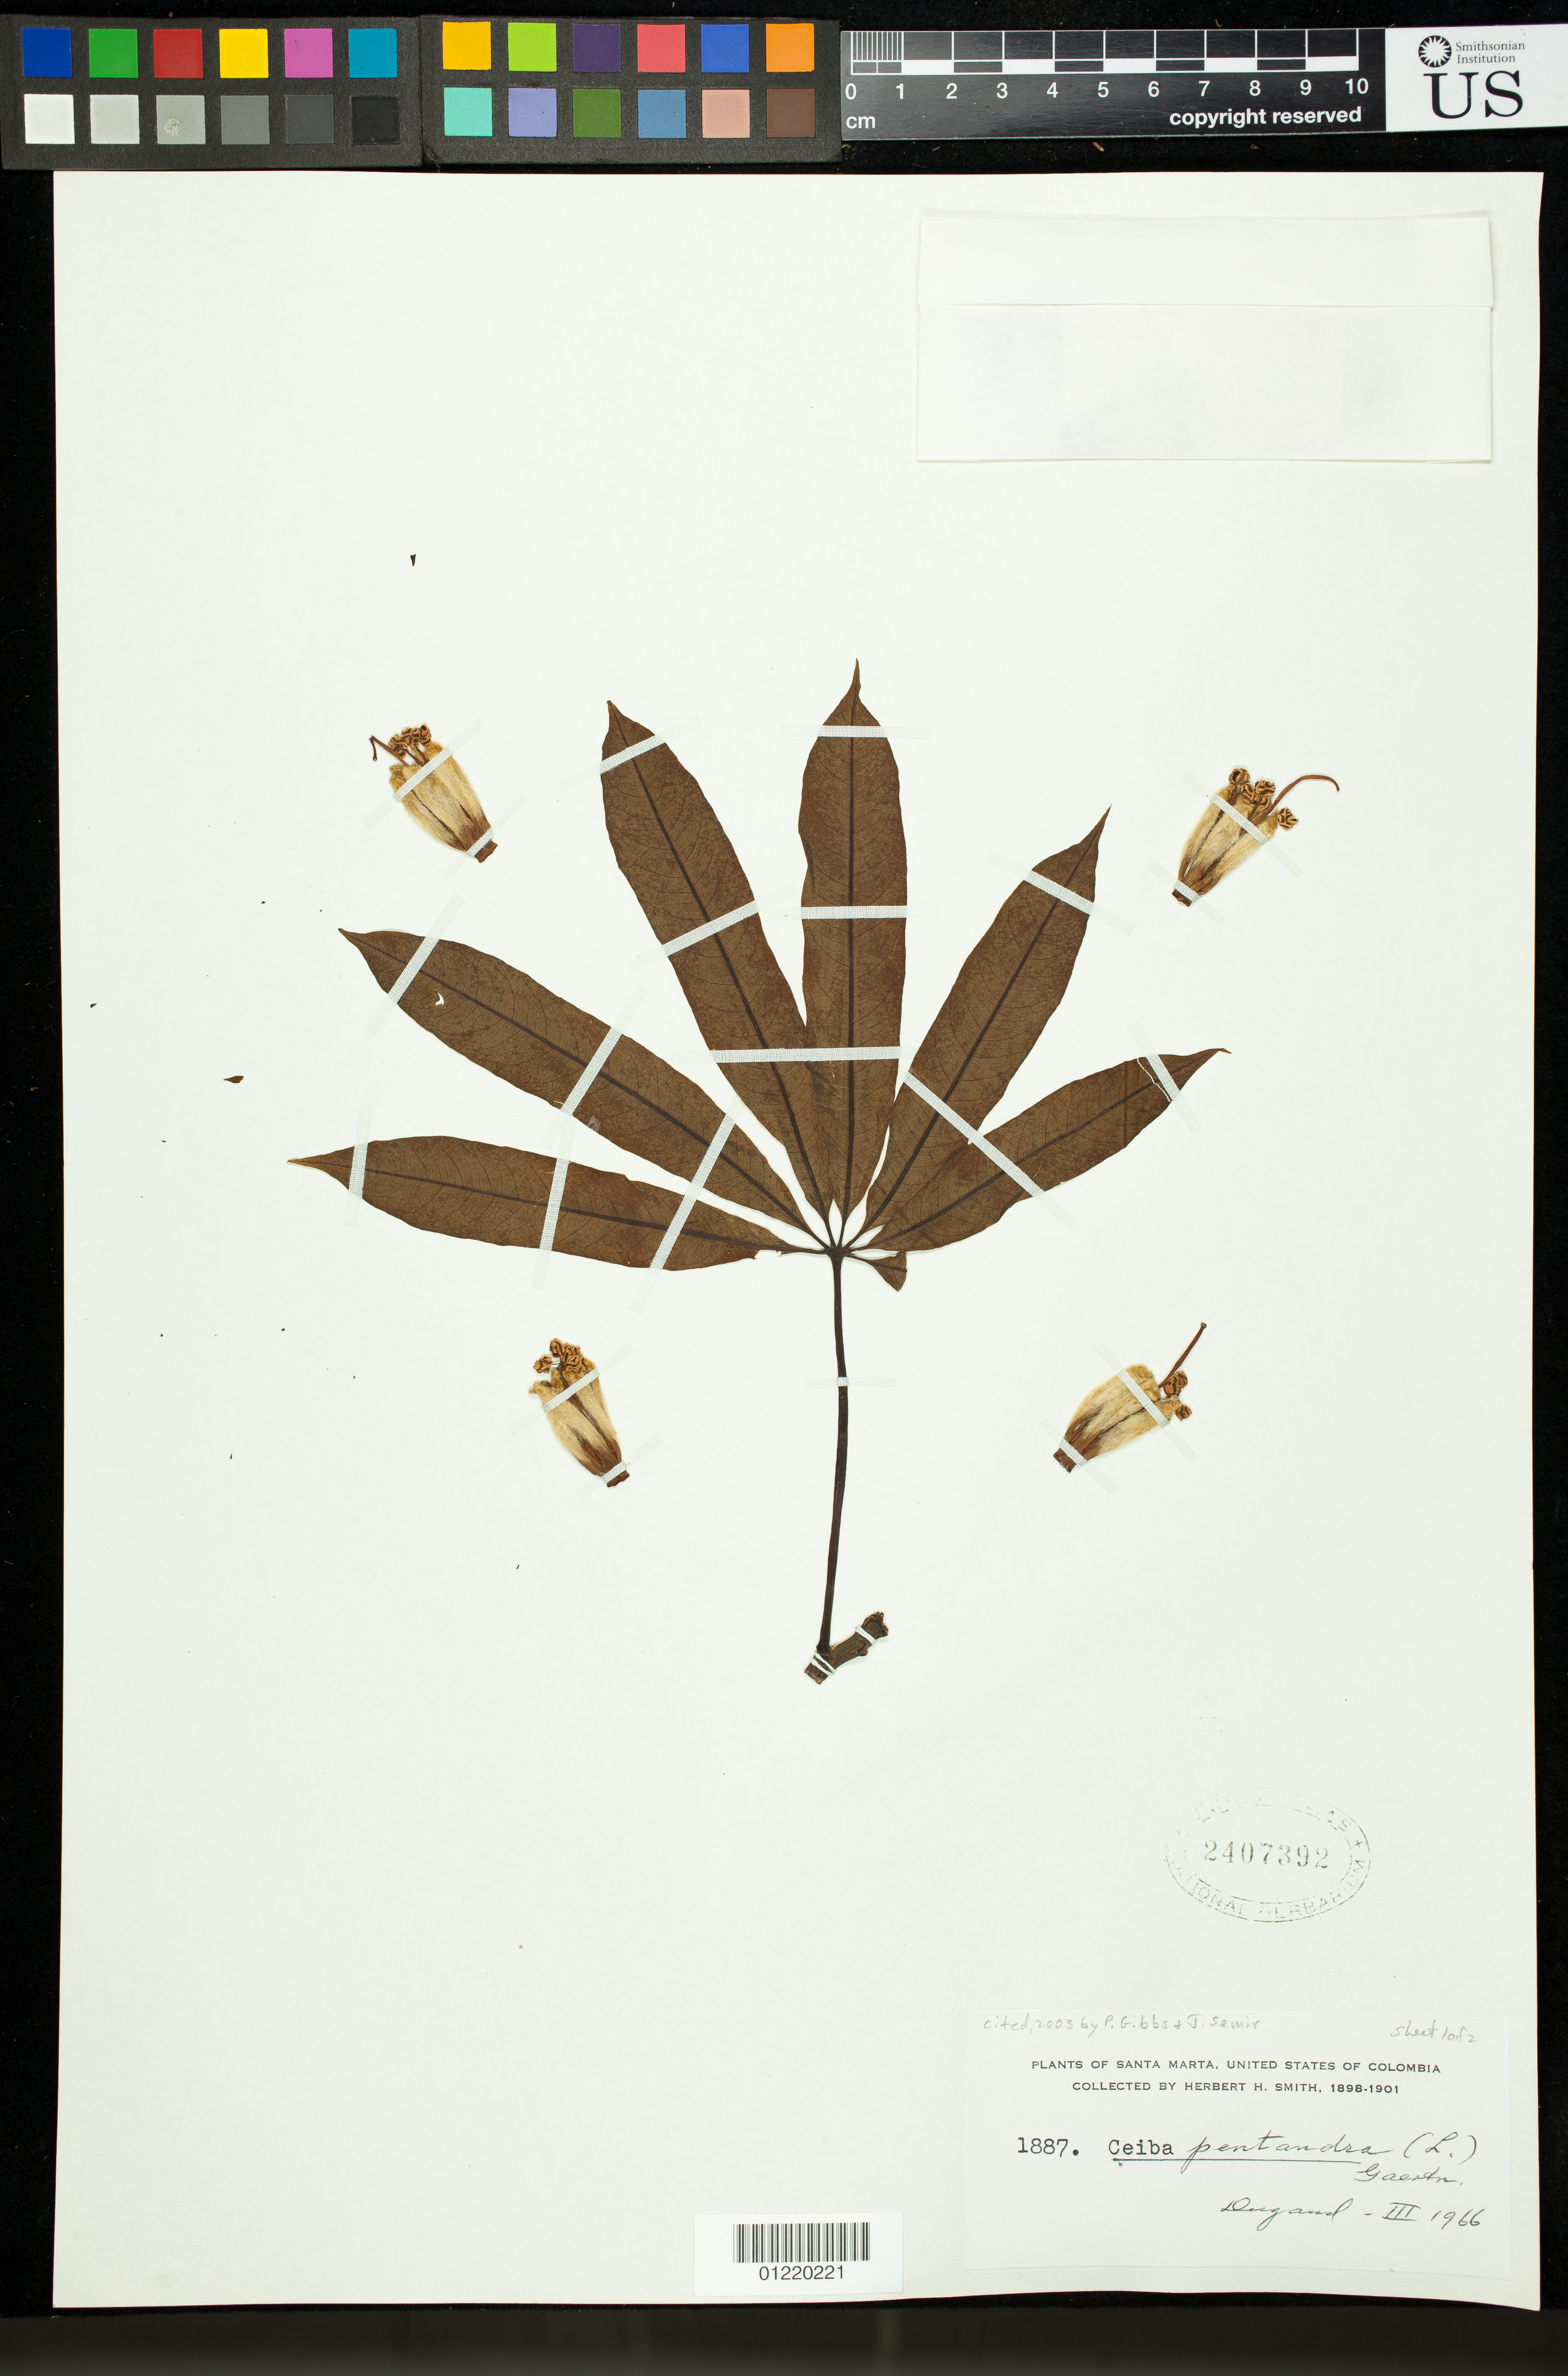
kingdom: Plantae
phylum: Tracheophyta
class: Magnoliopsida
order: Malvales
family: Malvaceae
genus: Ceiba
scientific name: Ceiba pentandra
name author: (L.) Gaertn.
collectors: Herbert H. Smith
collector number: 1887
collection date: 1898/1901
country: Colombia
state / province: Magdalena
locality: Santa Marta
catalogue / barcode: US 2407392